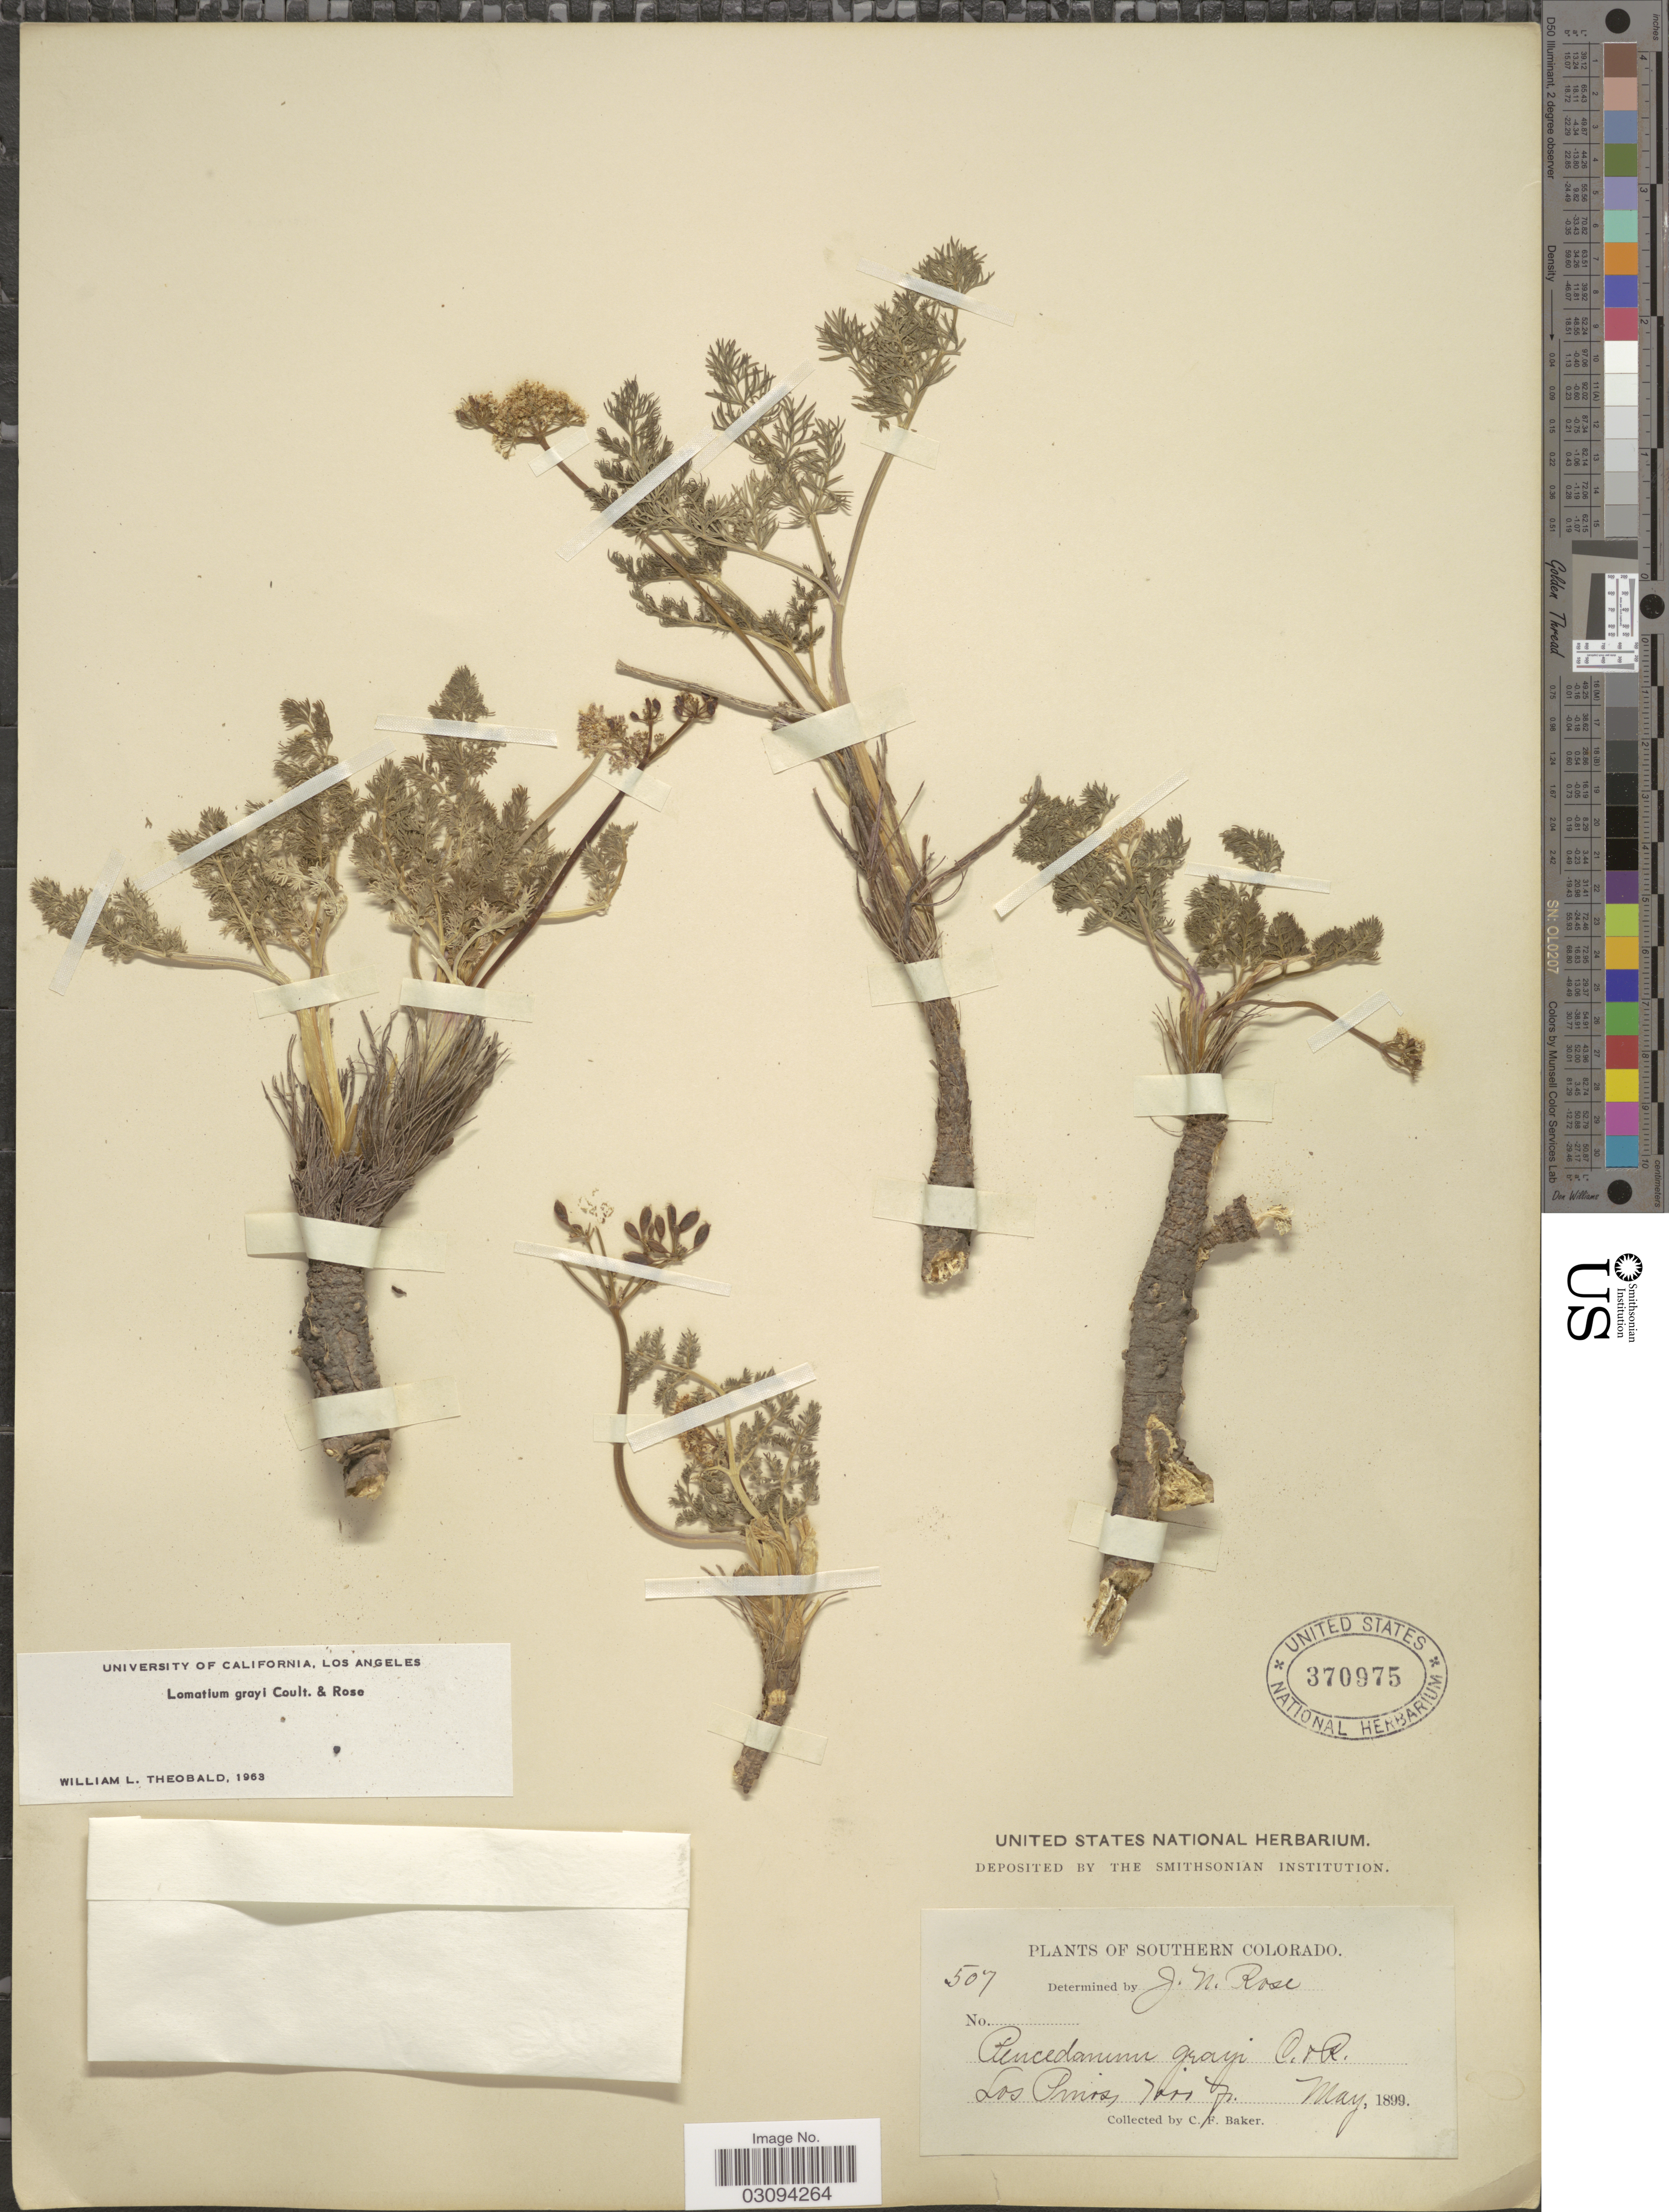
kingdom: Plantae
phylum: Tracheophyta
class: Magnoliopsida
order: Apiales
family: Apiaceae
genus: Lomatium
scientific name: Lomatium grayi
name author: (J.M. Coult. & Rose) J.M. Coult. & Rose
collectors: C. F. Baker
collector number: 507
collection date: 1899-05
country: United States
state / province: Colorado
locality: Southern Colorado. Los Pinos.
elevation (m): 2134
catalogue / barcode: US 370975